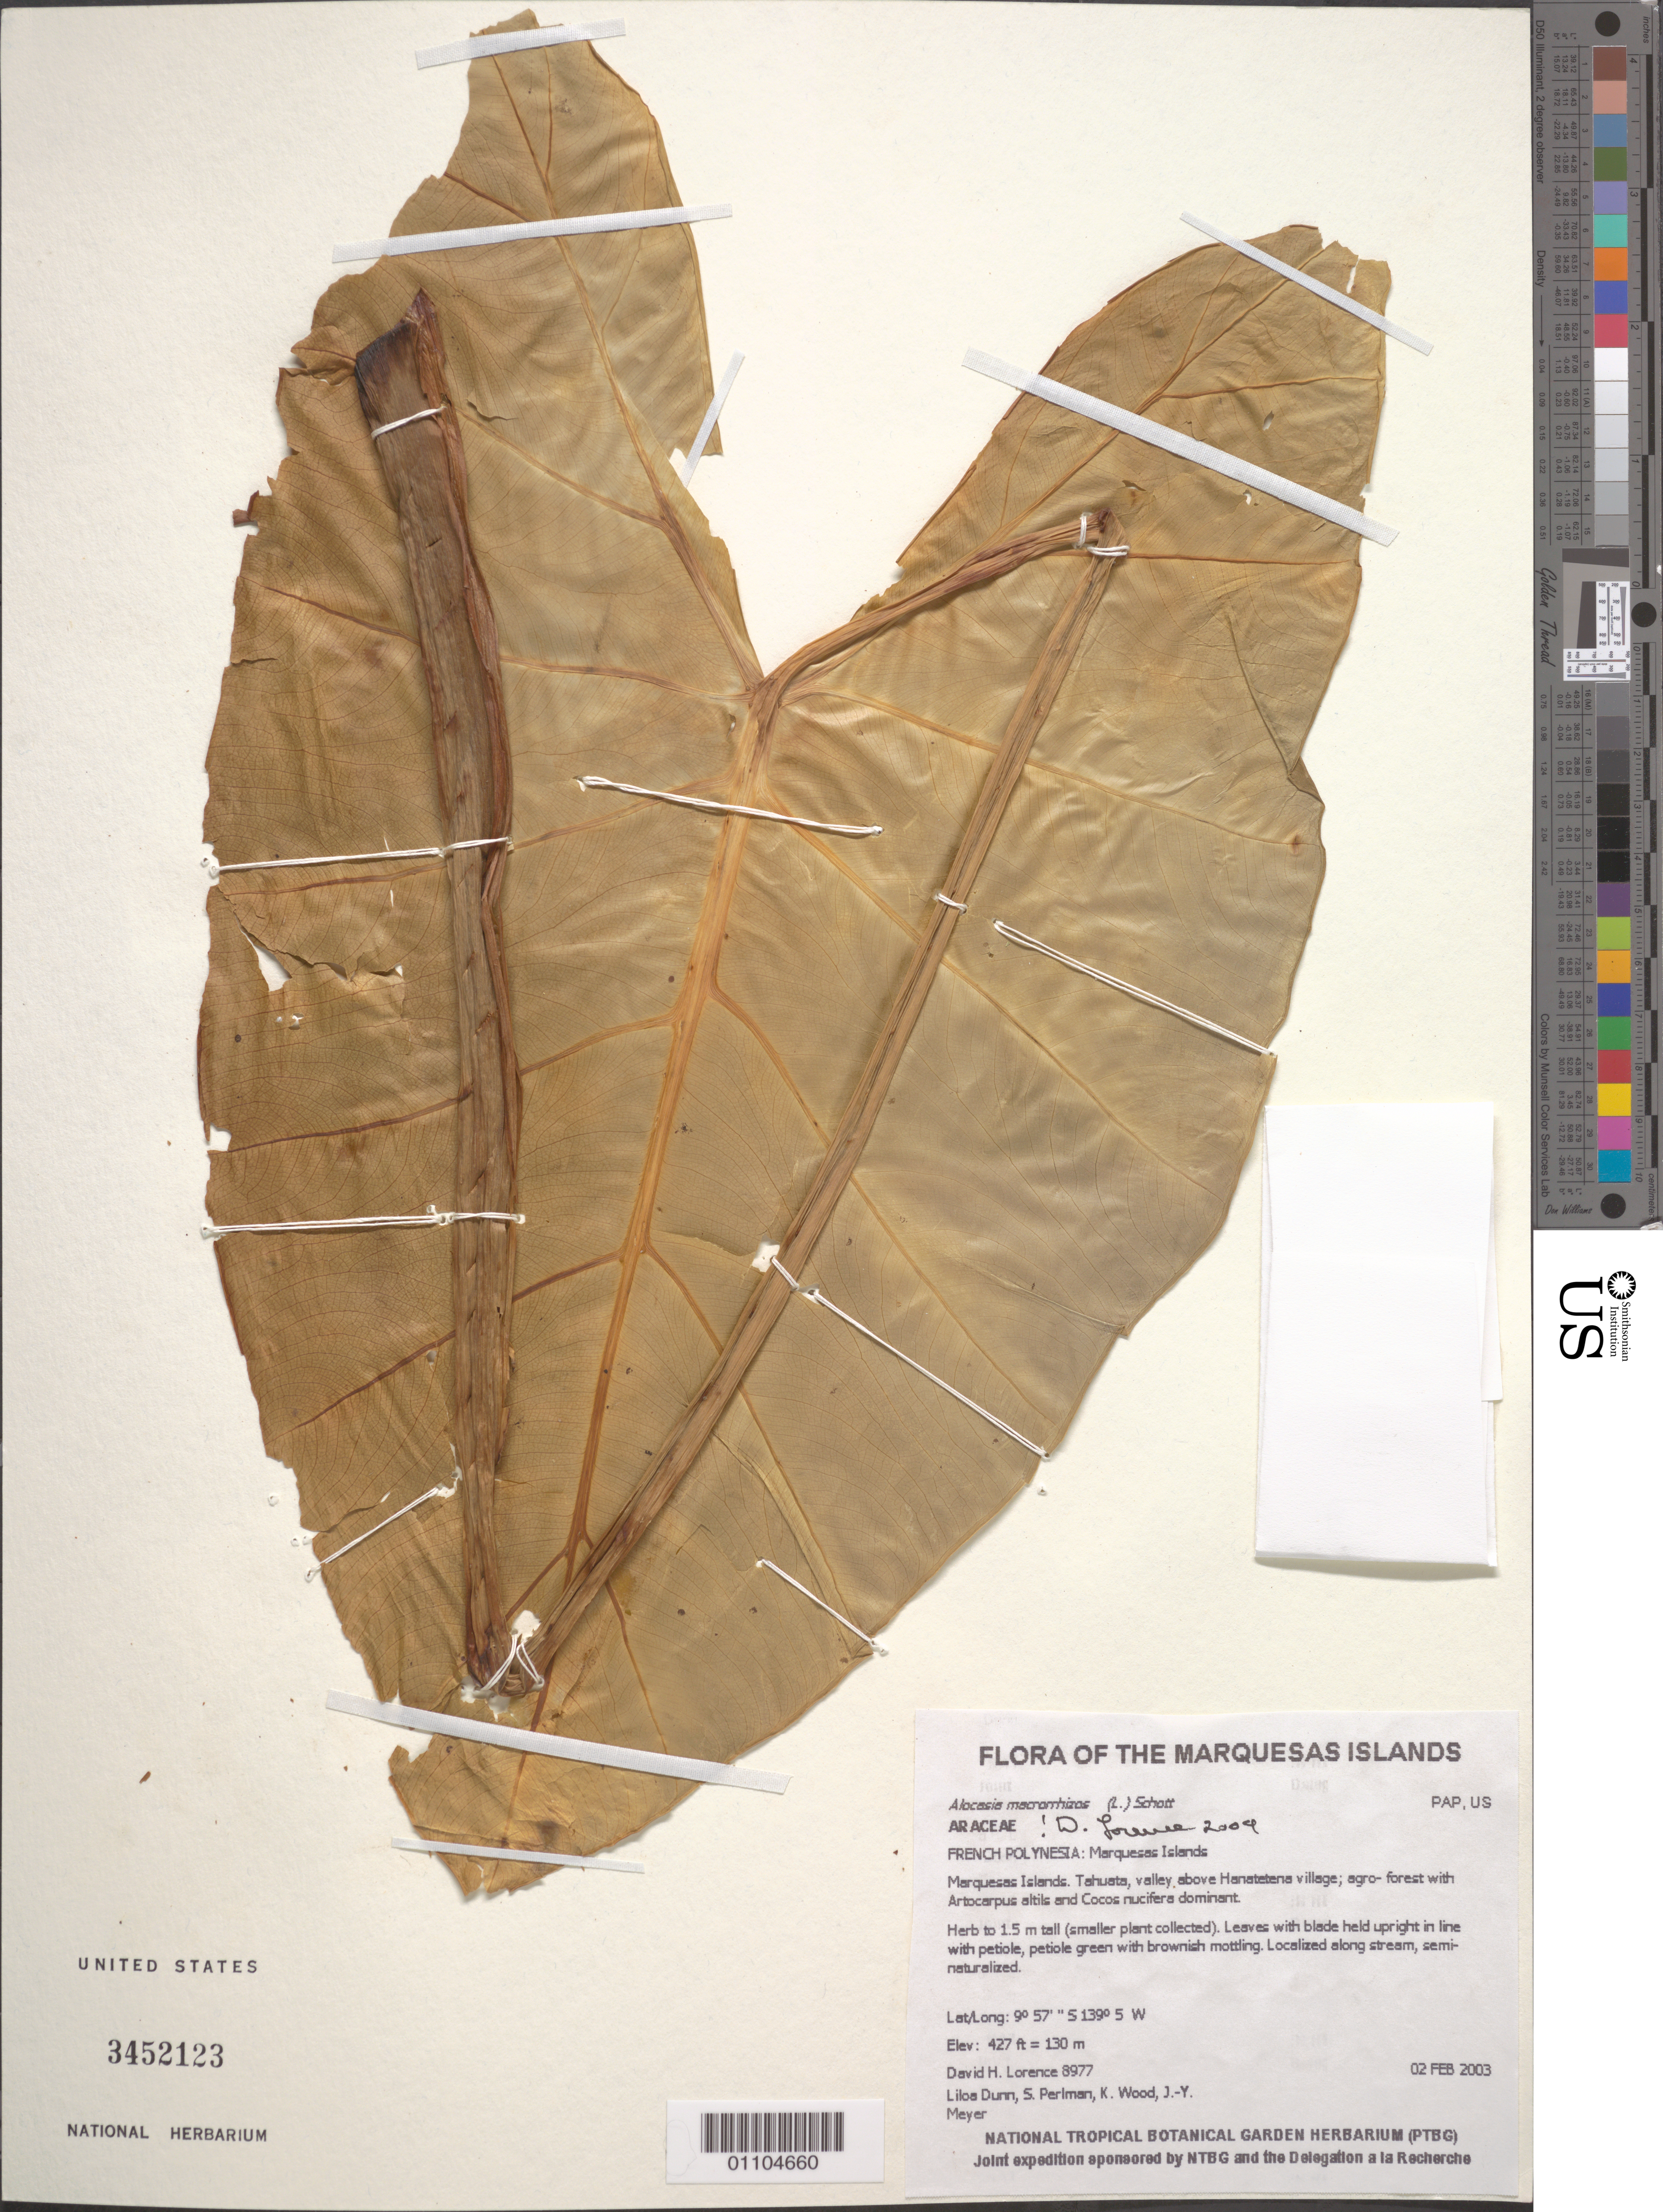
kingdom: Plantae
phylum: Tracheophyta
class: Liliopsida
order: Alismatales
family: Araceae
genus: Alocasia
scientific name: Alocasia macrorrhizos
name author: (L.) G. Don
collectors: D. Lorence, L. Dunn, S. P. Perlman, K. R. Wood & J.-Y. Meyer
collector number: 8977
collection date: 2003-02-02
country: French Polynesia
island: Tahuata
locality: Valley above Hanatetena village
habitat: Agro-forest. Localized along stream, semi-naturalized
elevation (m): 130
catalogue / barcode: US 3452123